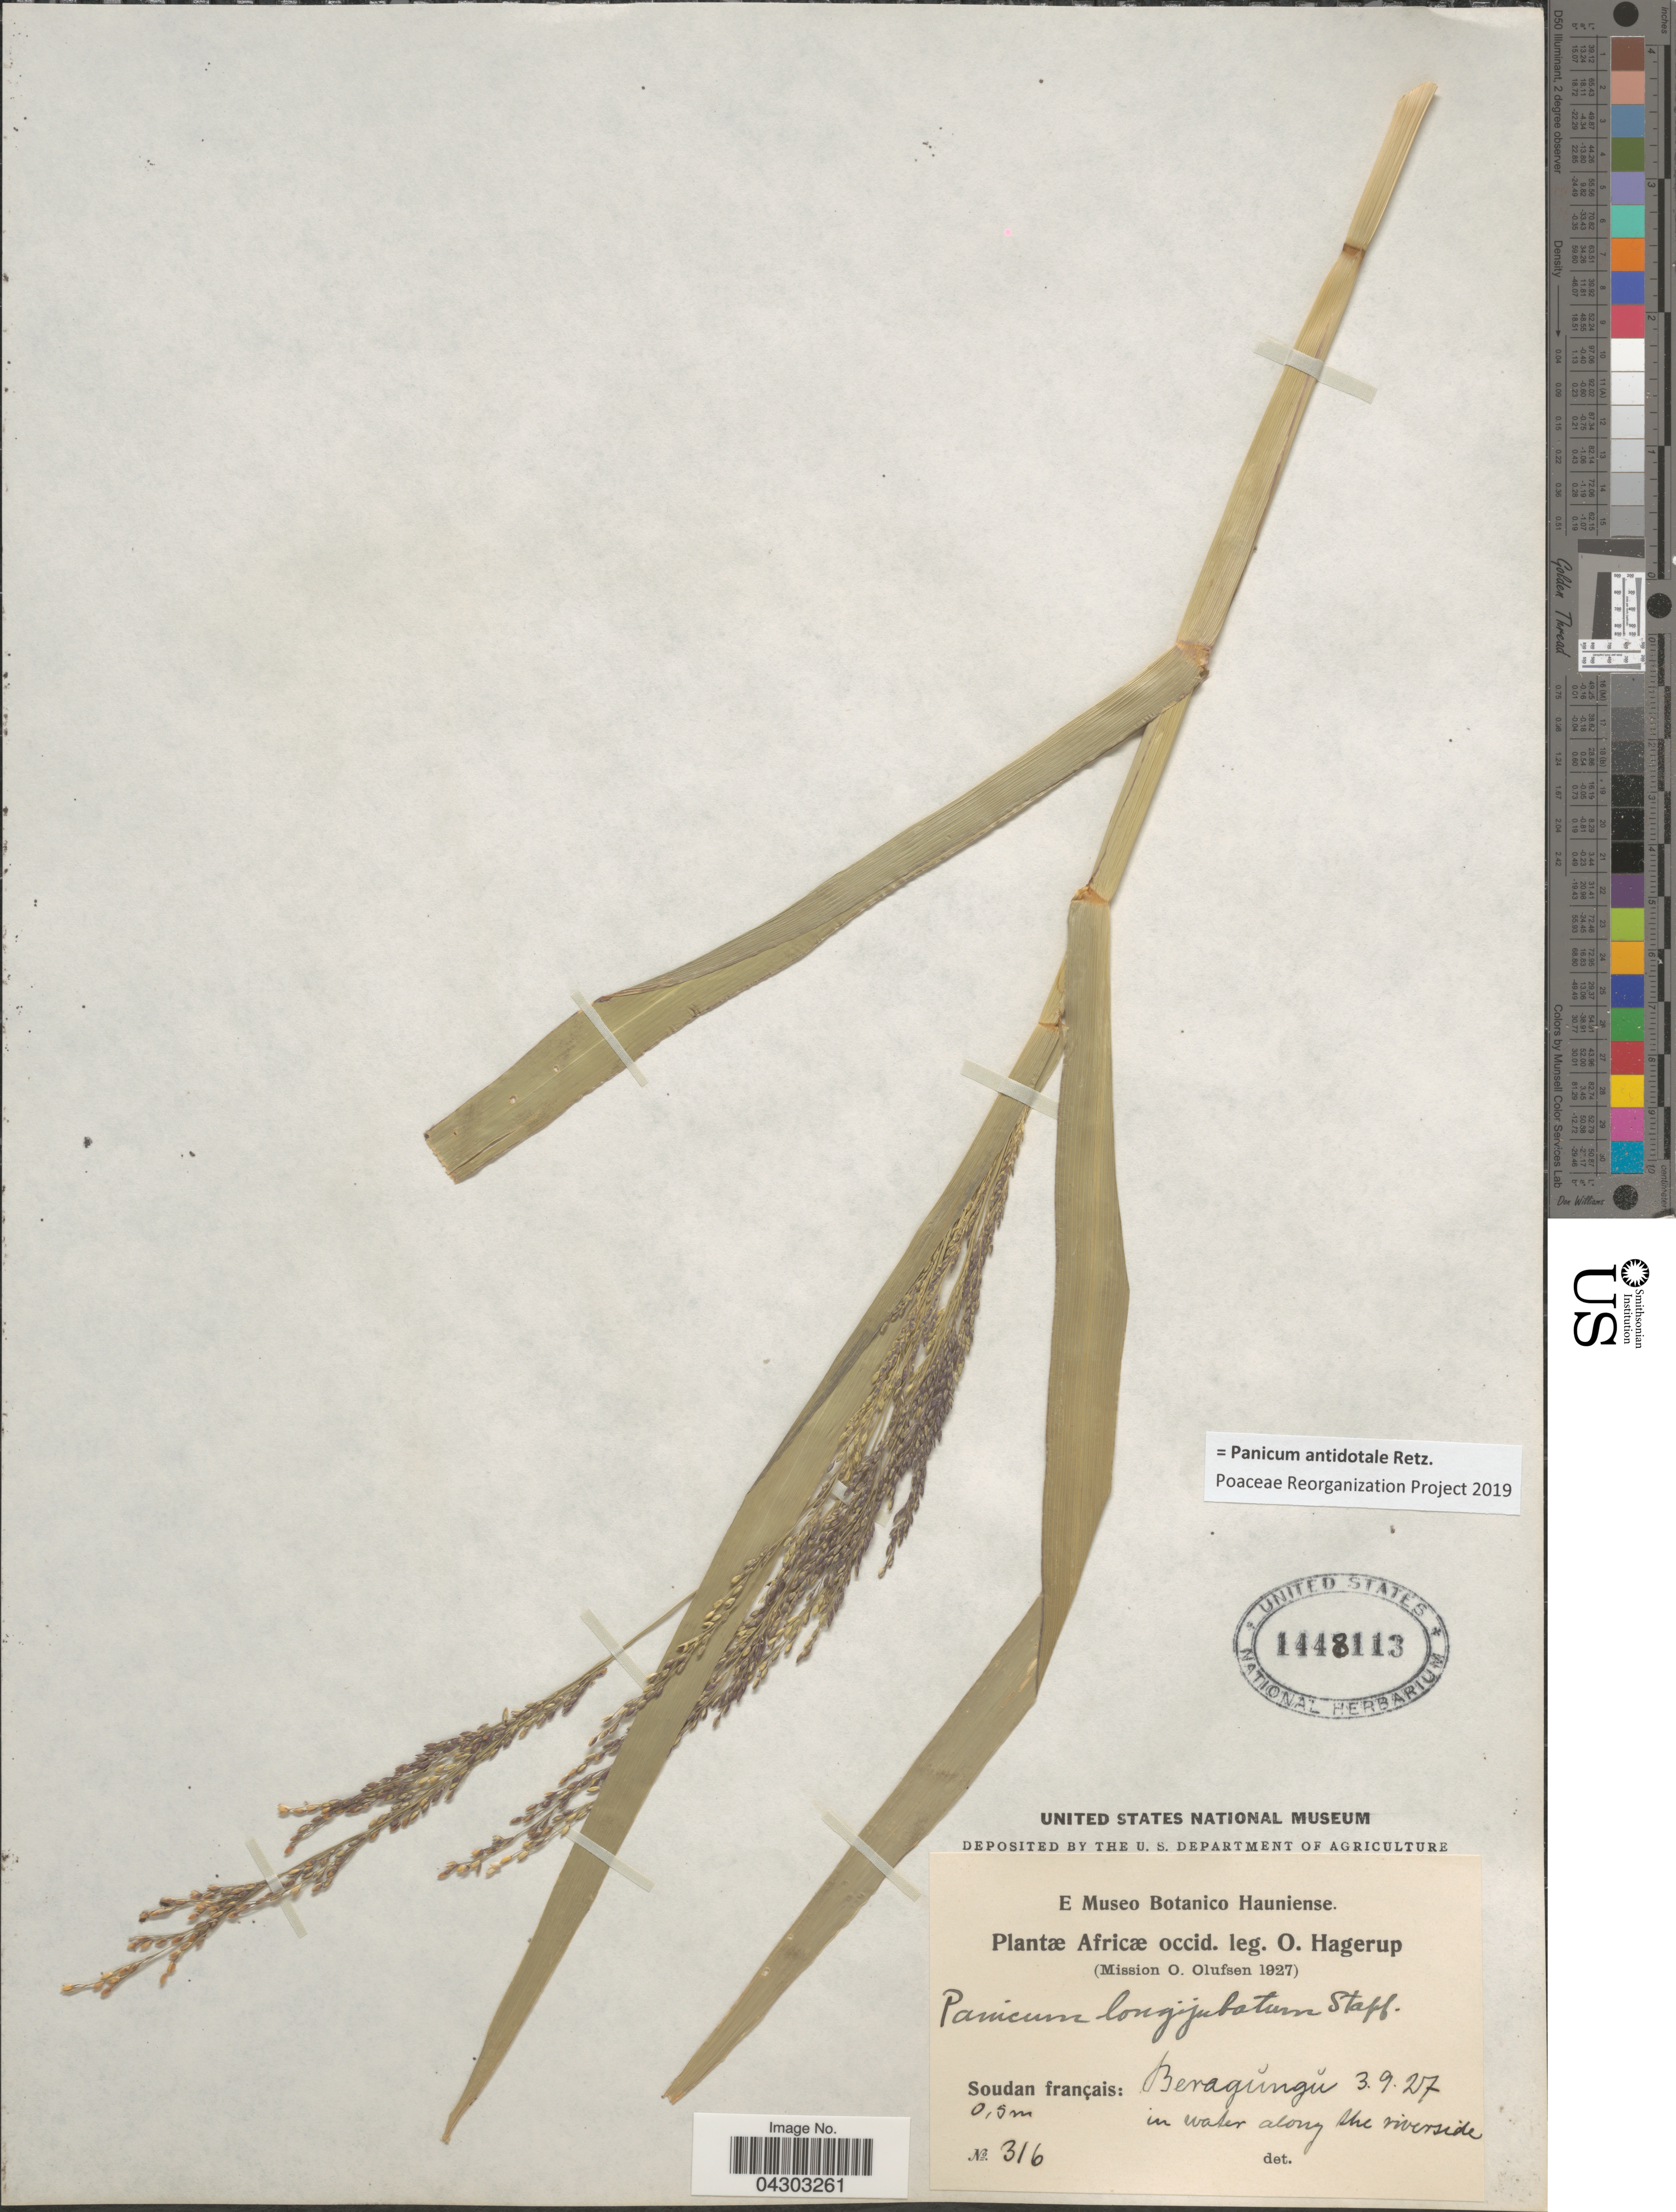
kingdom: Plantae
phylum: Tracheophyta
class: Liliopsida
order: Poales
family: Poaceae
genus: Panicum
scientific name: Panicum antidotale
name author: Retz.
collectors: O. Hagerup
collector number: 316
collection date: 1927-09-03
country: Mali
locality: Africæ occid. Soudan français: Beragŭngŭ in water along the riverside.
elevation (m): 0.5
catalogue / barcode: US 1448113